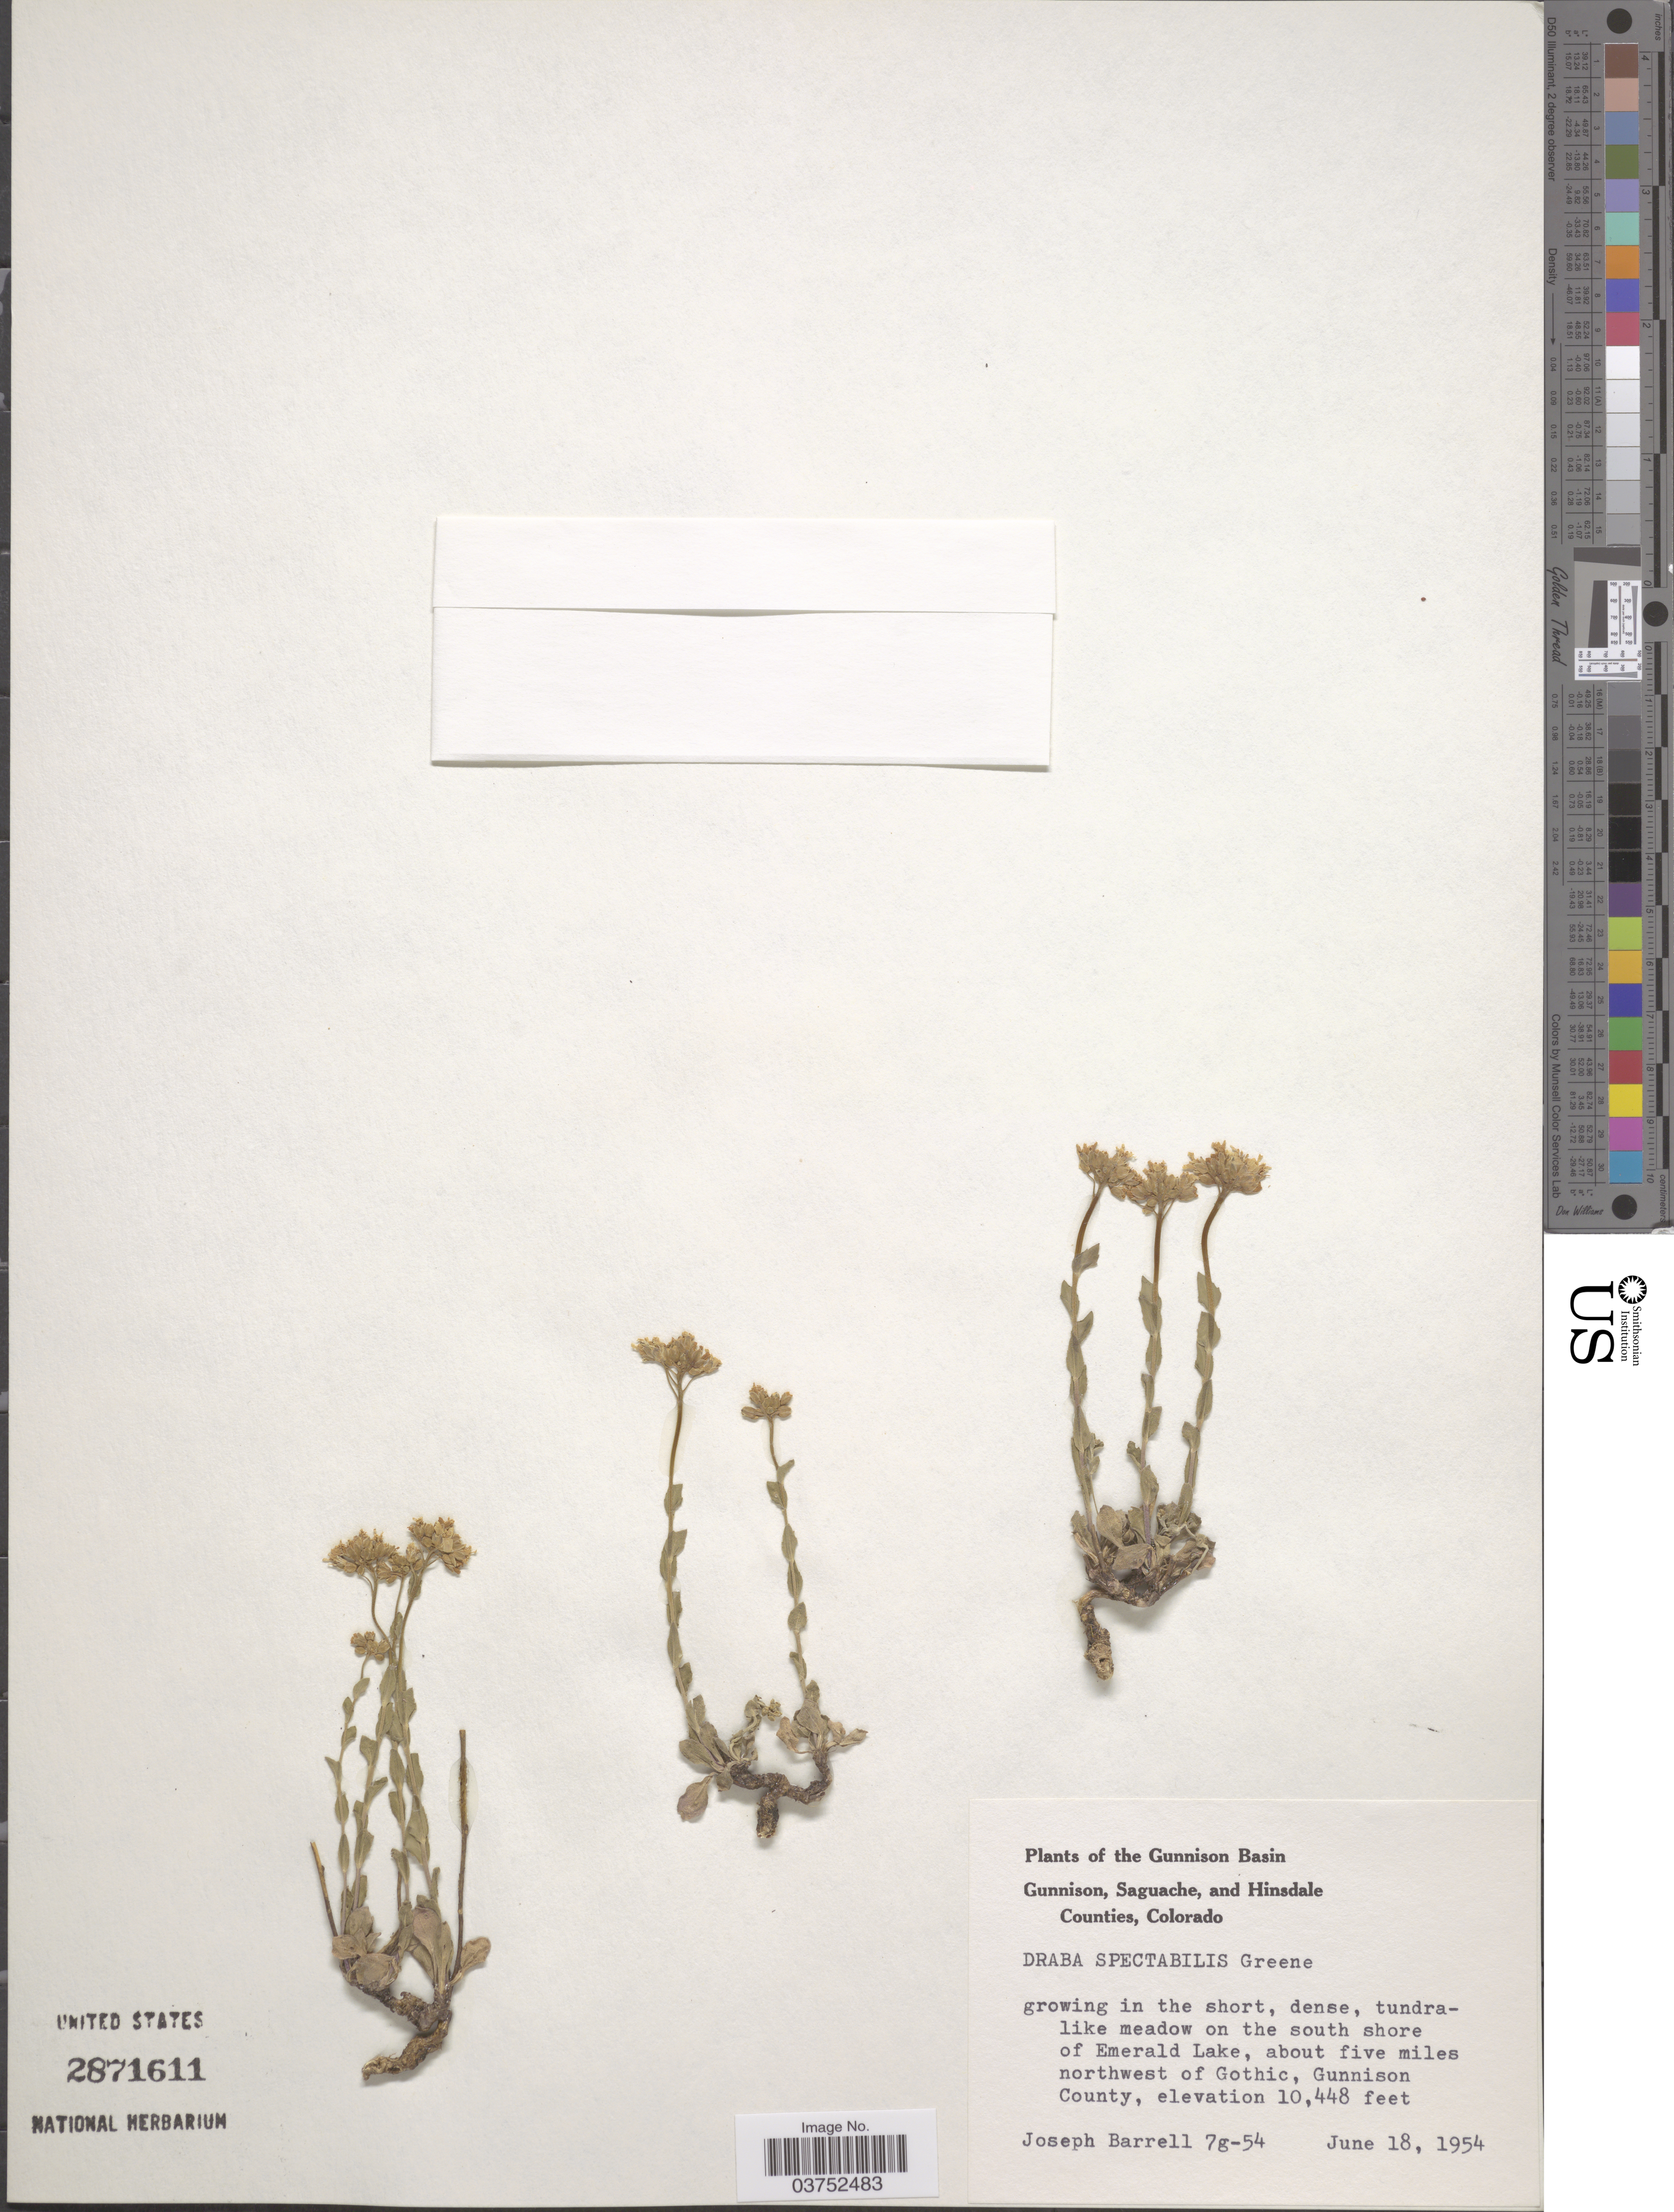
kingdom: Plantae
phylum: Tracheophyta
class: Magnoliopsida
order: Brassicales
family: Brassicaceae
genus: Draba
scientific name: Draba spectabilis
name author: Greene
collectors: J. Barrell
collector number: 7g-54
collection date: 1954-06-18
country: United States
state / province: Colorado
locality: The Gunnison Basin. South shore of Emerald Lake, about five miles northwest of Gothic, Gunnison County.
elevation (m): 3185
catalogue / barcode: US 2871611